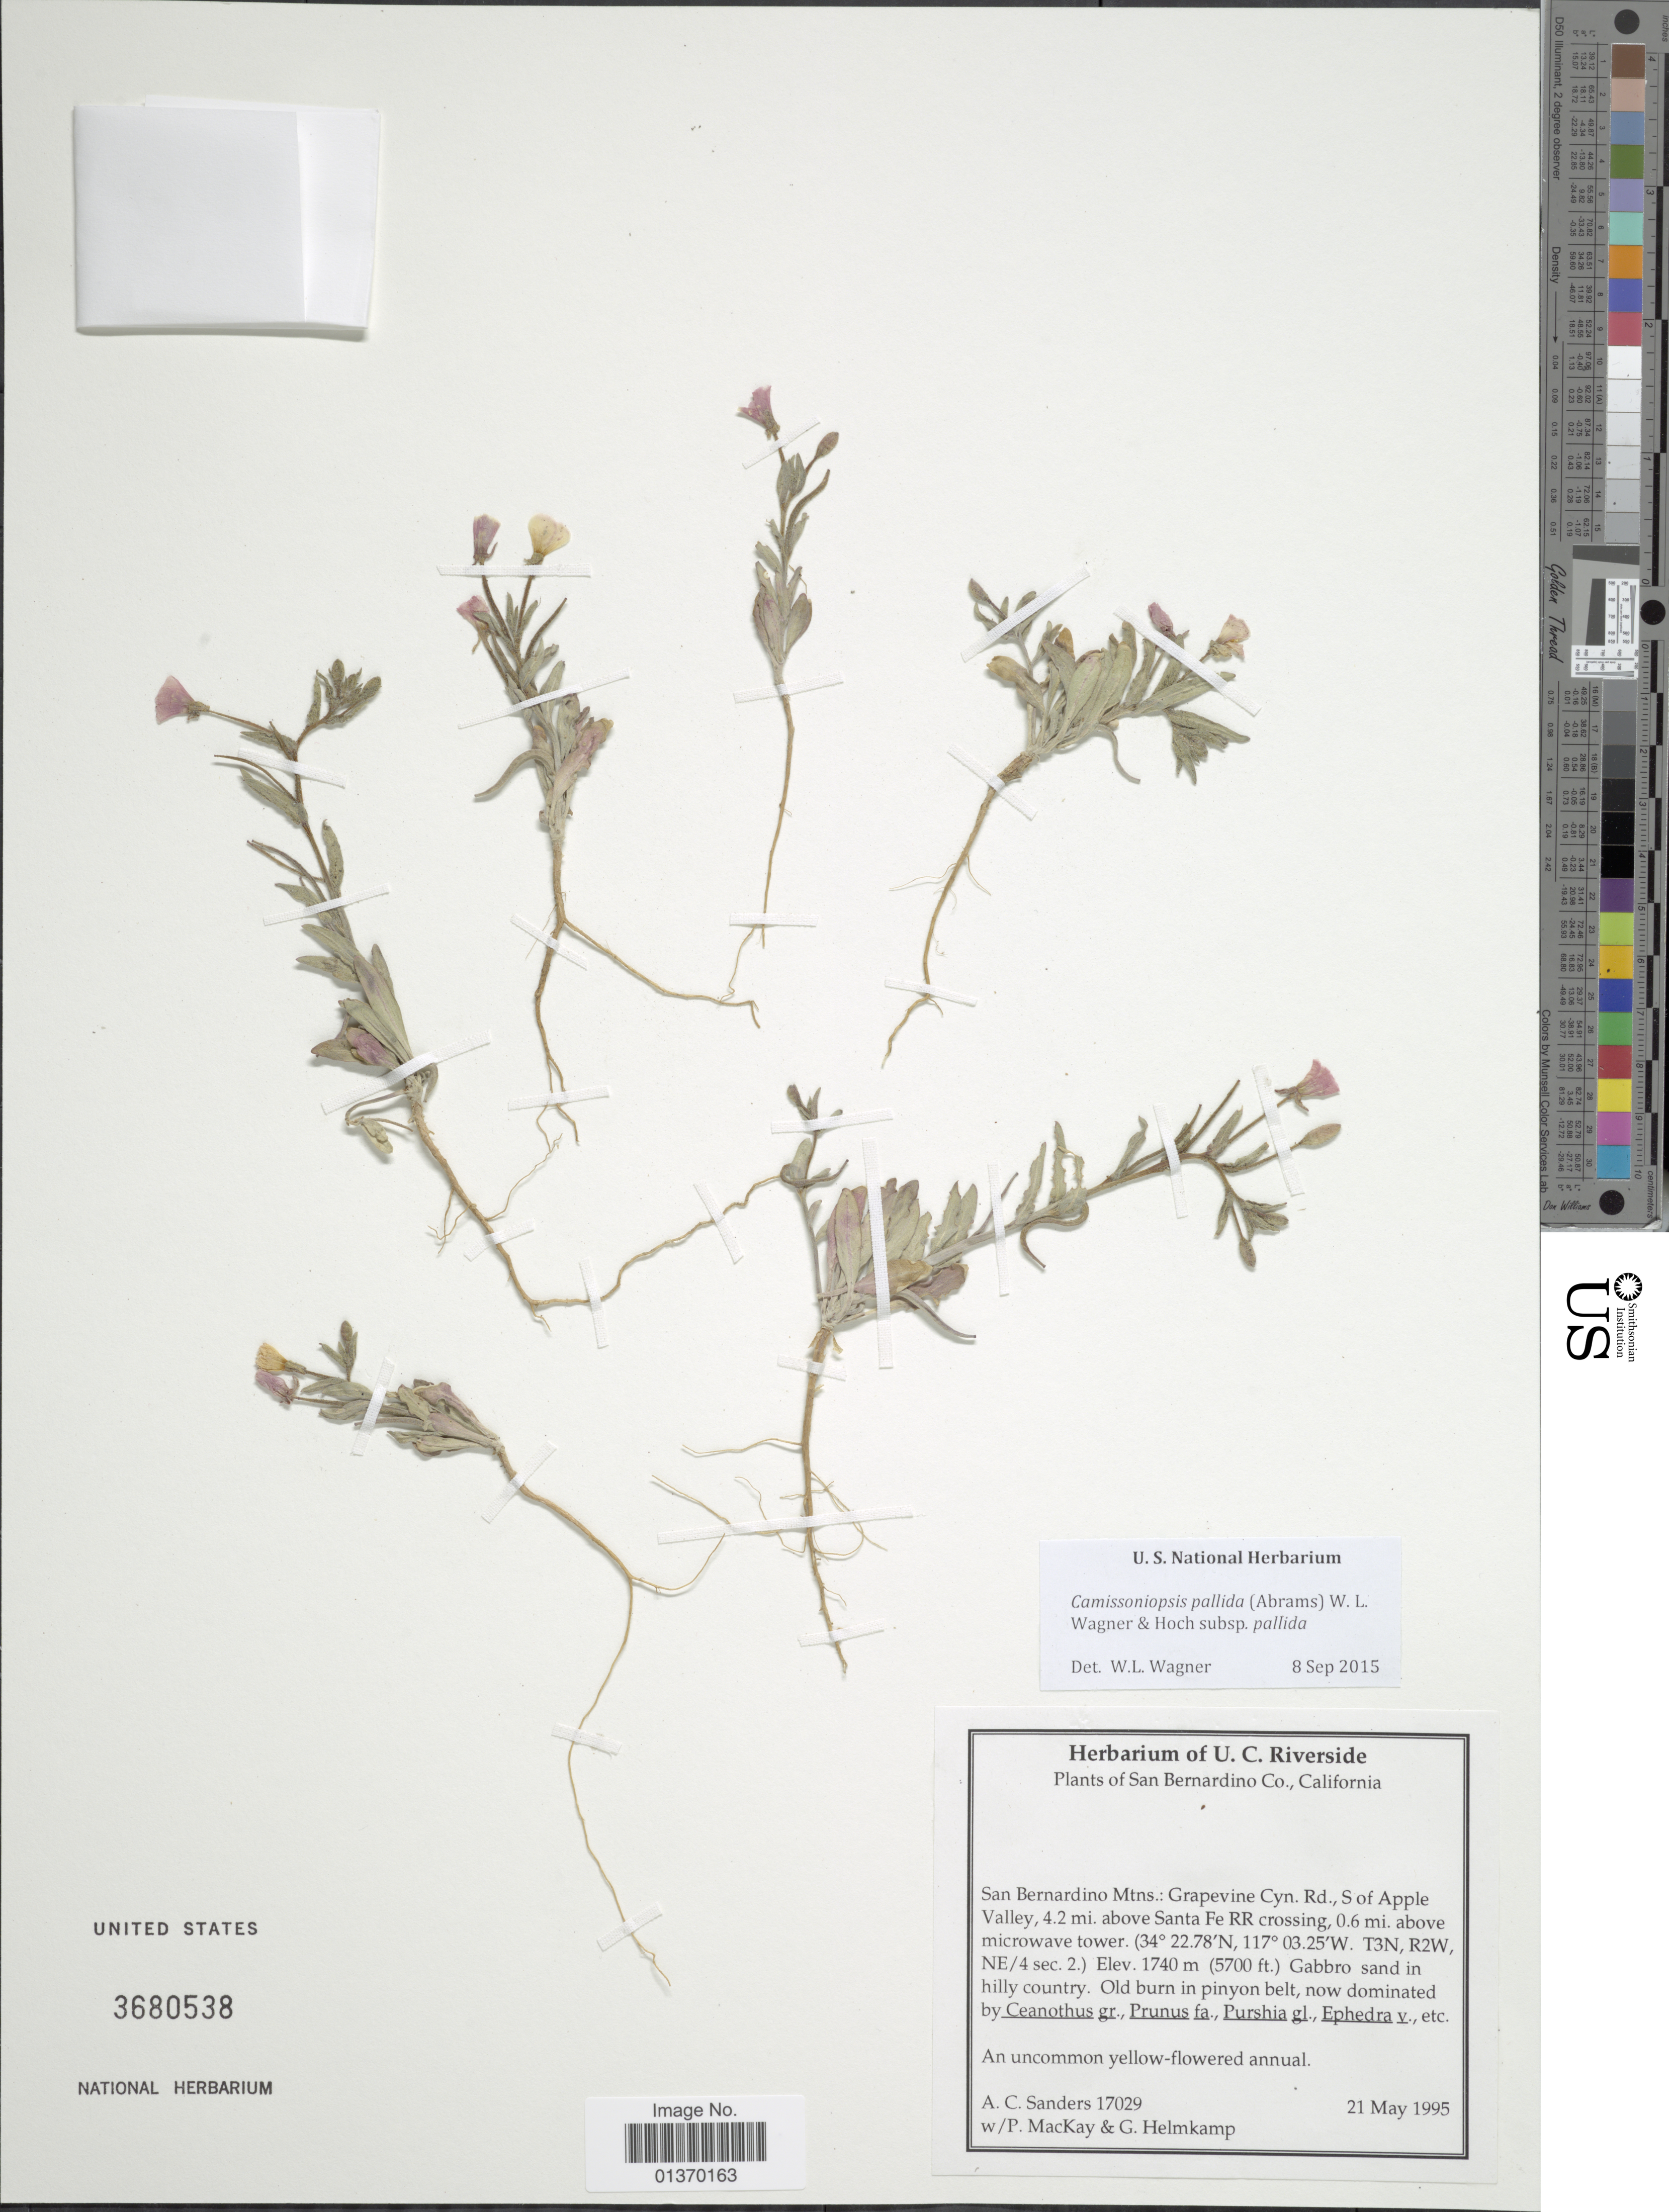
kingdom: Plantae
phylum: Tracheophyta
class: Magnoliopsida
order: Myrtales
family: Onagraceae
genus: Camissoniopsis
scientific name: Camissoniopsis pallida subsp. pallida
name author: (Abrams) W.L. Wagner & Hoch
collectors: A. Sanders, P. Mackay & G. Helmkamp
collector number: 17029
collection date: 1995-05-21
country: United States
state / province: California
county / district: San Bernardino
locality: San Bernardino Co., San Bernardino Mtns.: Grapevine Cyn. Rd., S of Apple Valley, 4.2 mi. above Santa Fe RR crossing, 0.6 mi. above microwave tower (T3N, R2W, NE/4 sec. 2)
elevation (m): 1740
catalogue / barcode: US 3680538